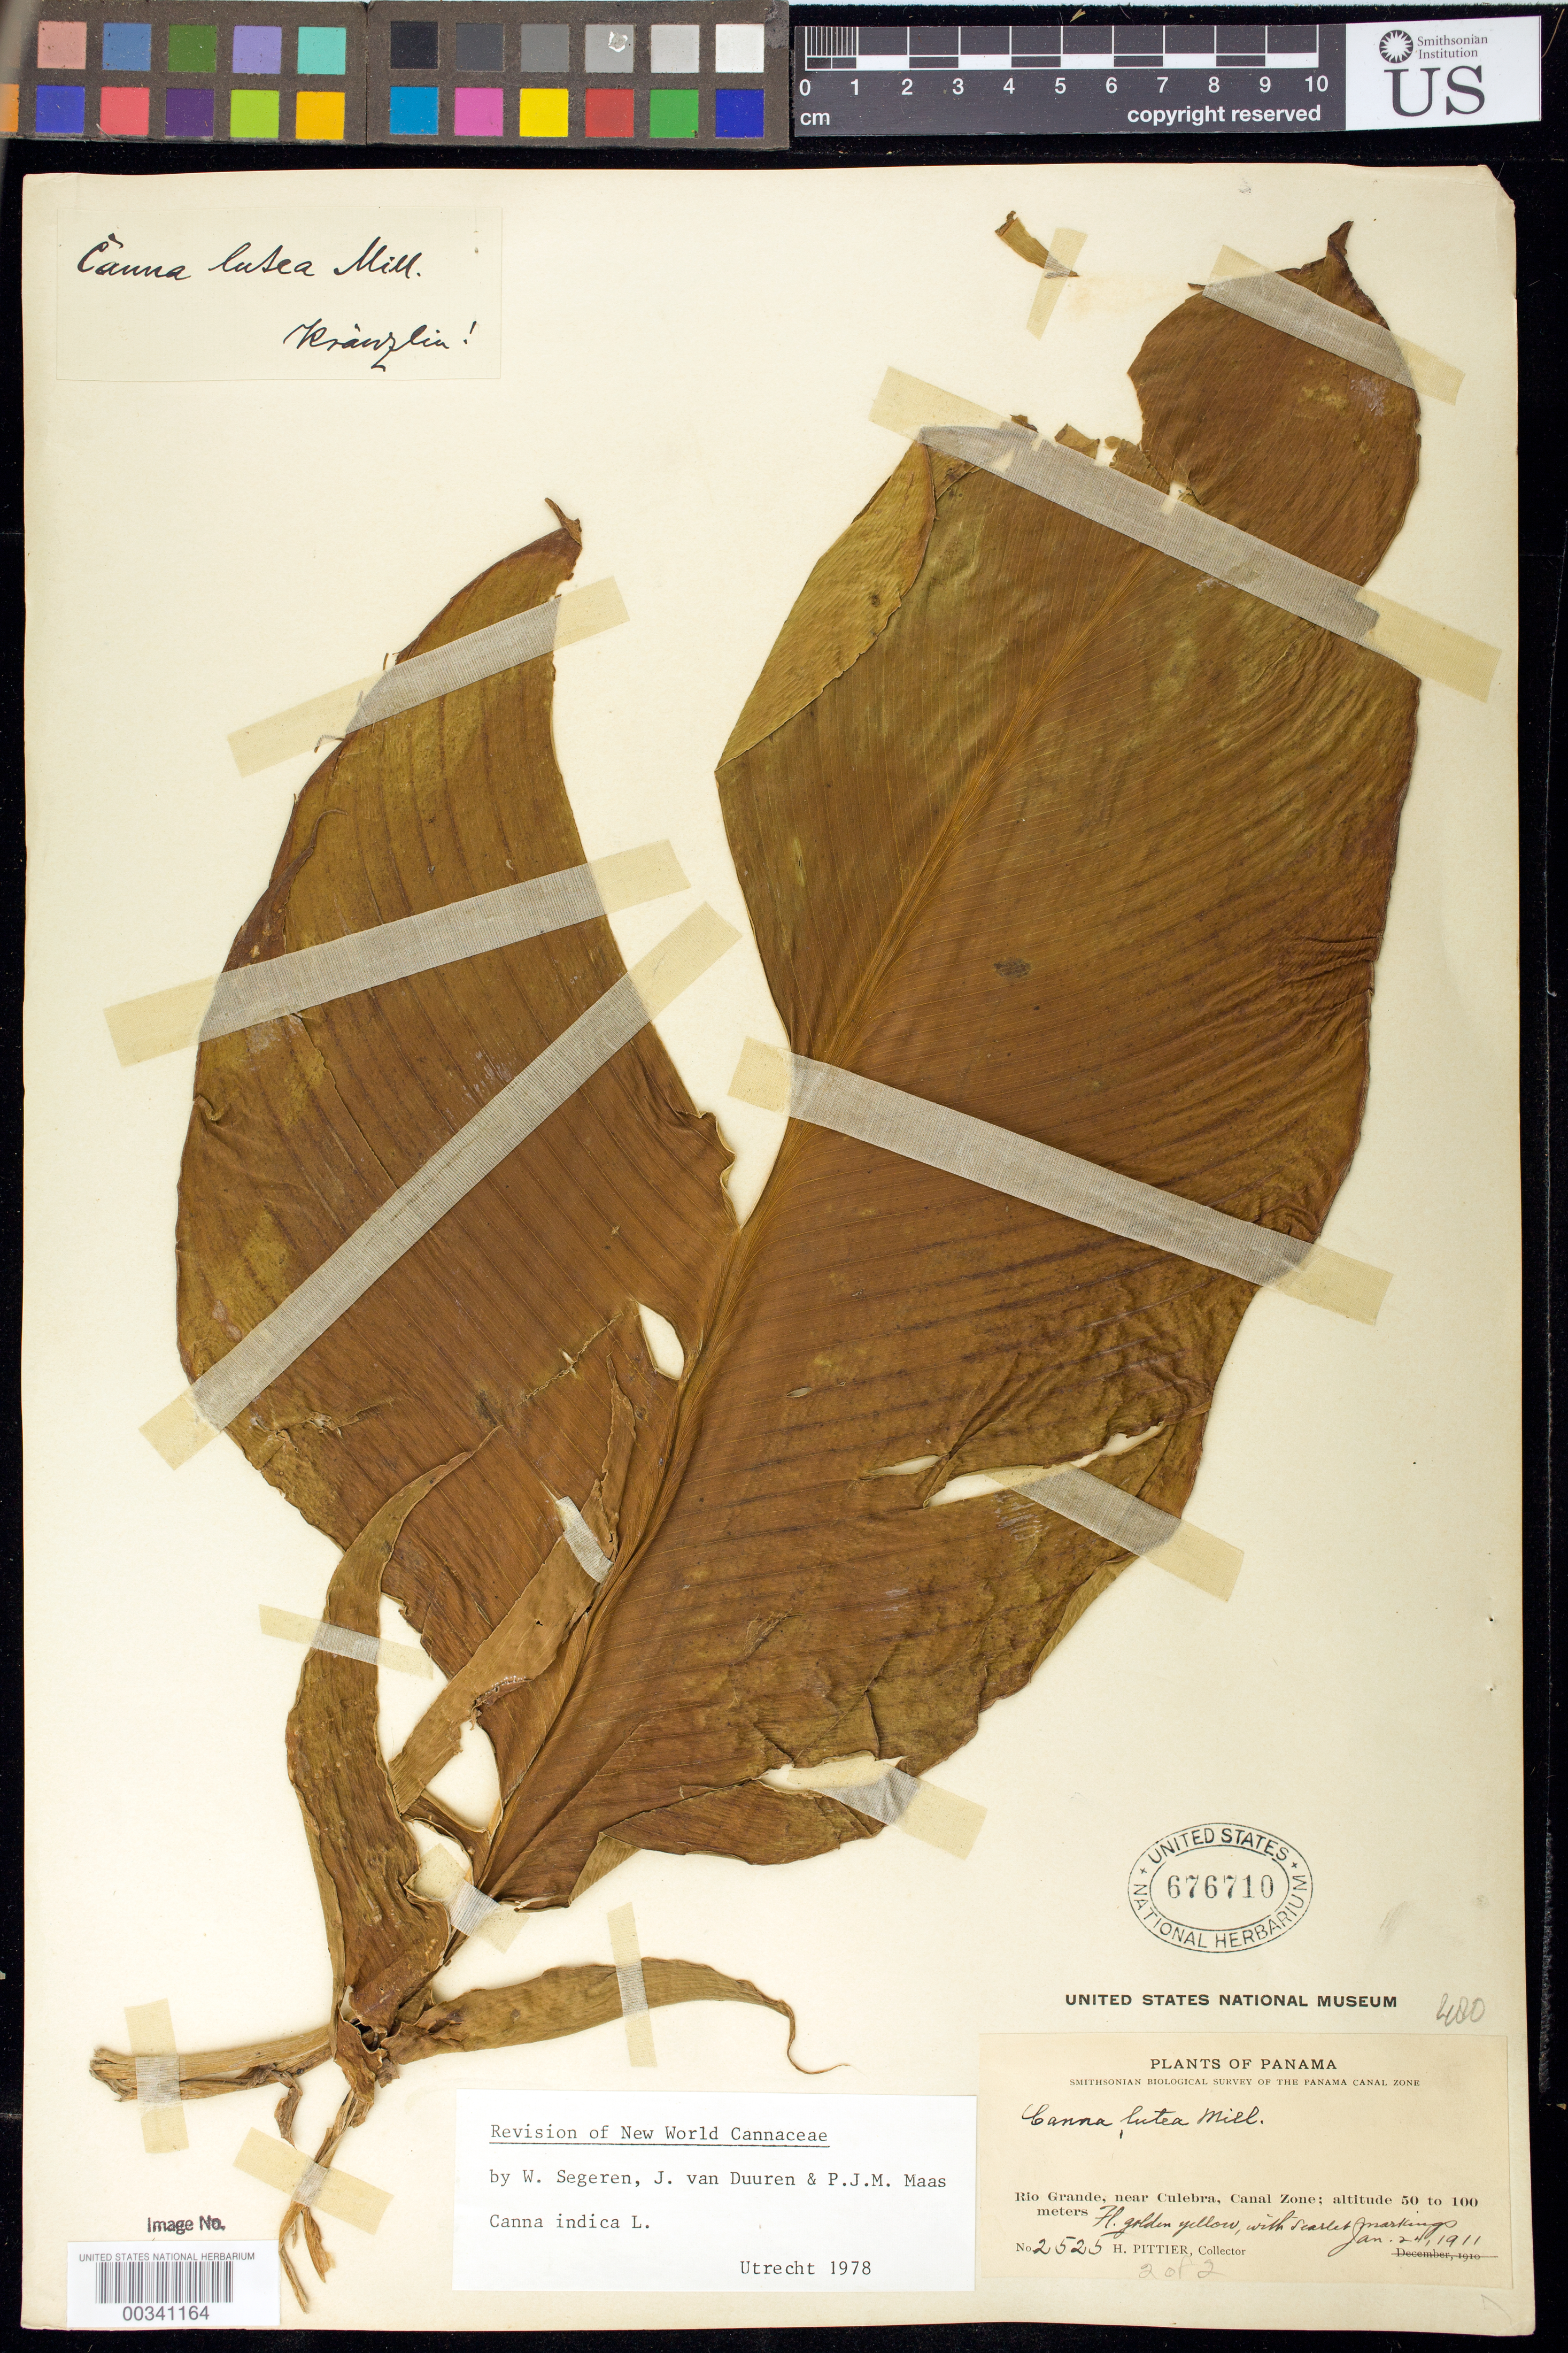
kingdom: Plantae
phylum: Tracheophyta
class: Liliopsida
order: Zingiberales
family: Cannaceae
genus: Canna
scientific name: Canna indica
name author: L.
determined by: Segeren, W.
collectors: H. F. Pittier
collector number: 2525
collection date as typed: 24 Jan 1911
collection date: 1911-01-24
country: Panama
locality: Rio Grande, near Culebra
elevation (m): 50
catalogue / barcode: US 676710